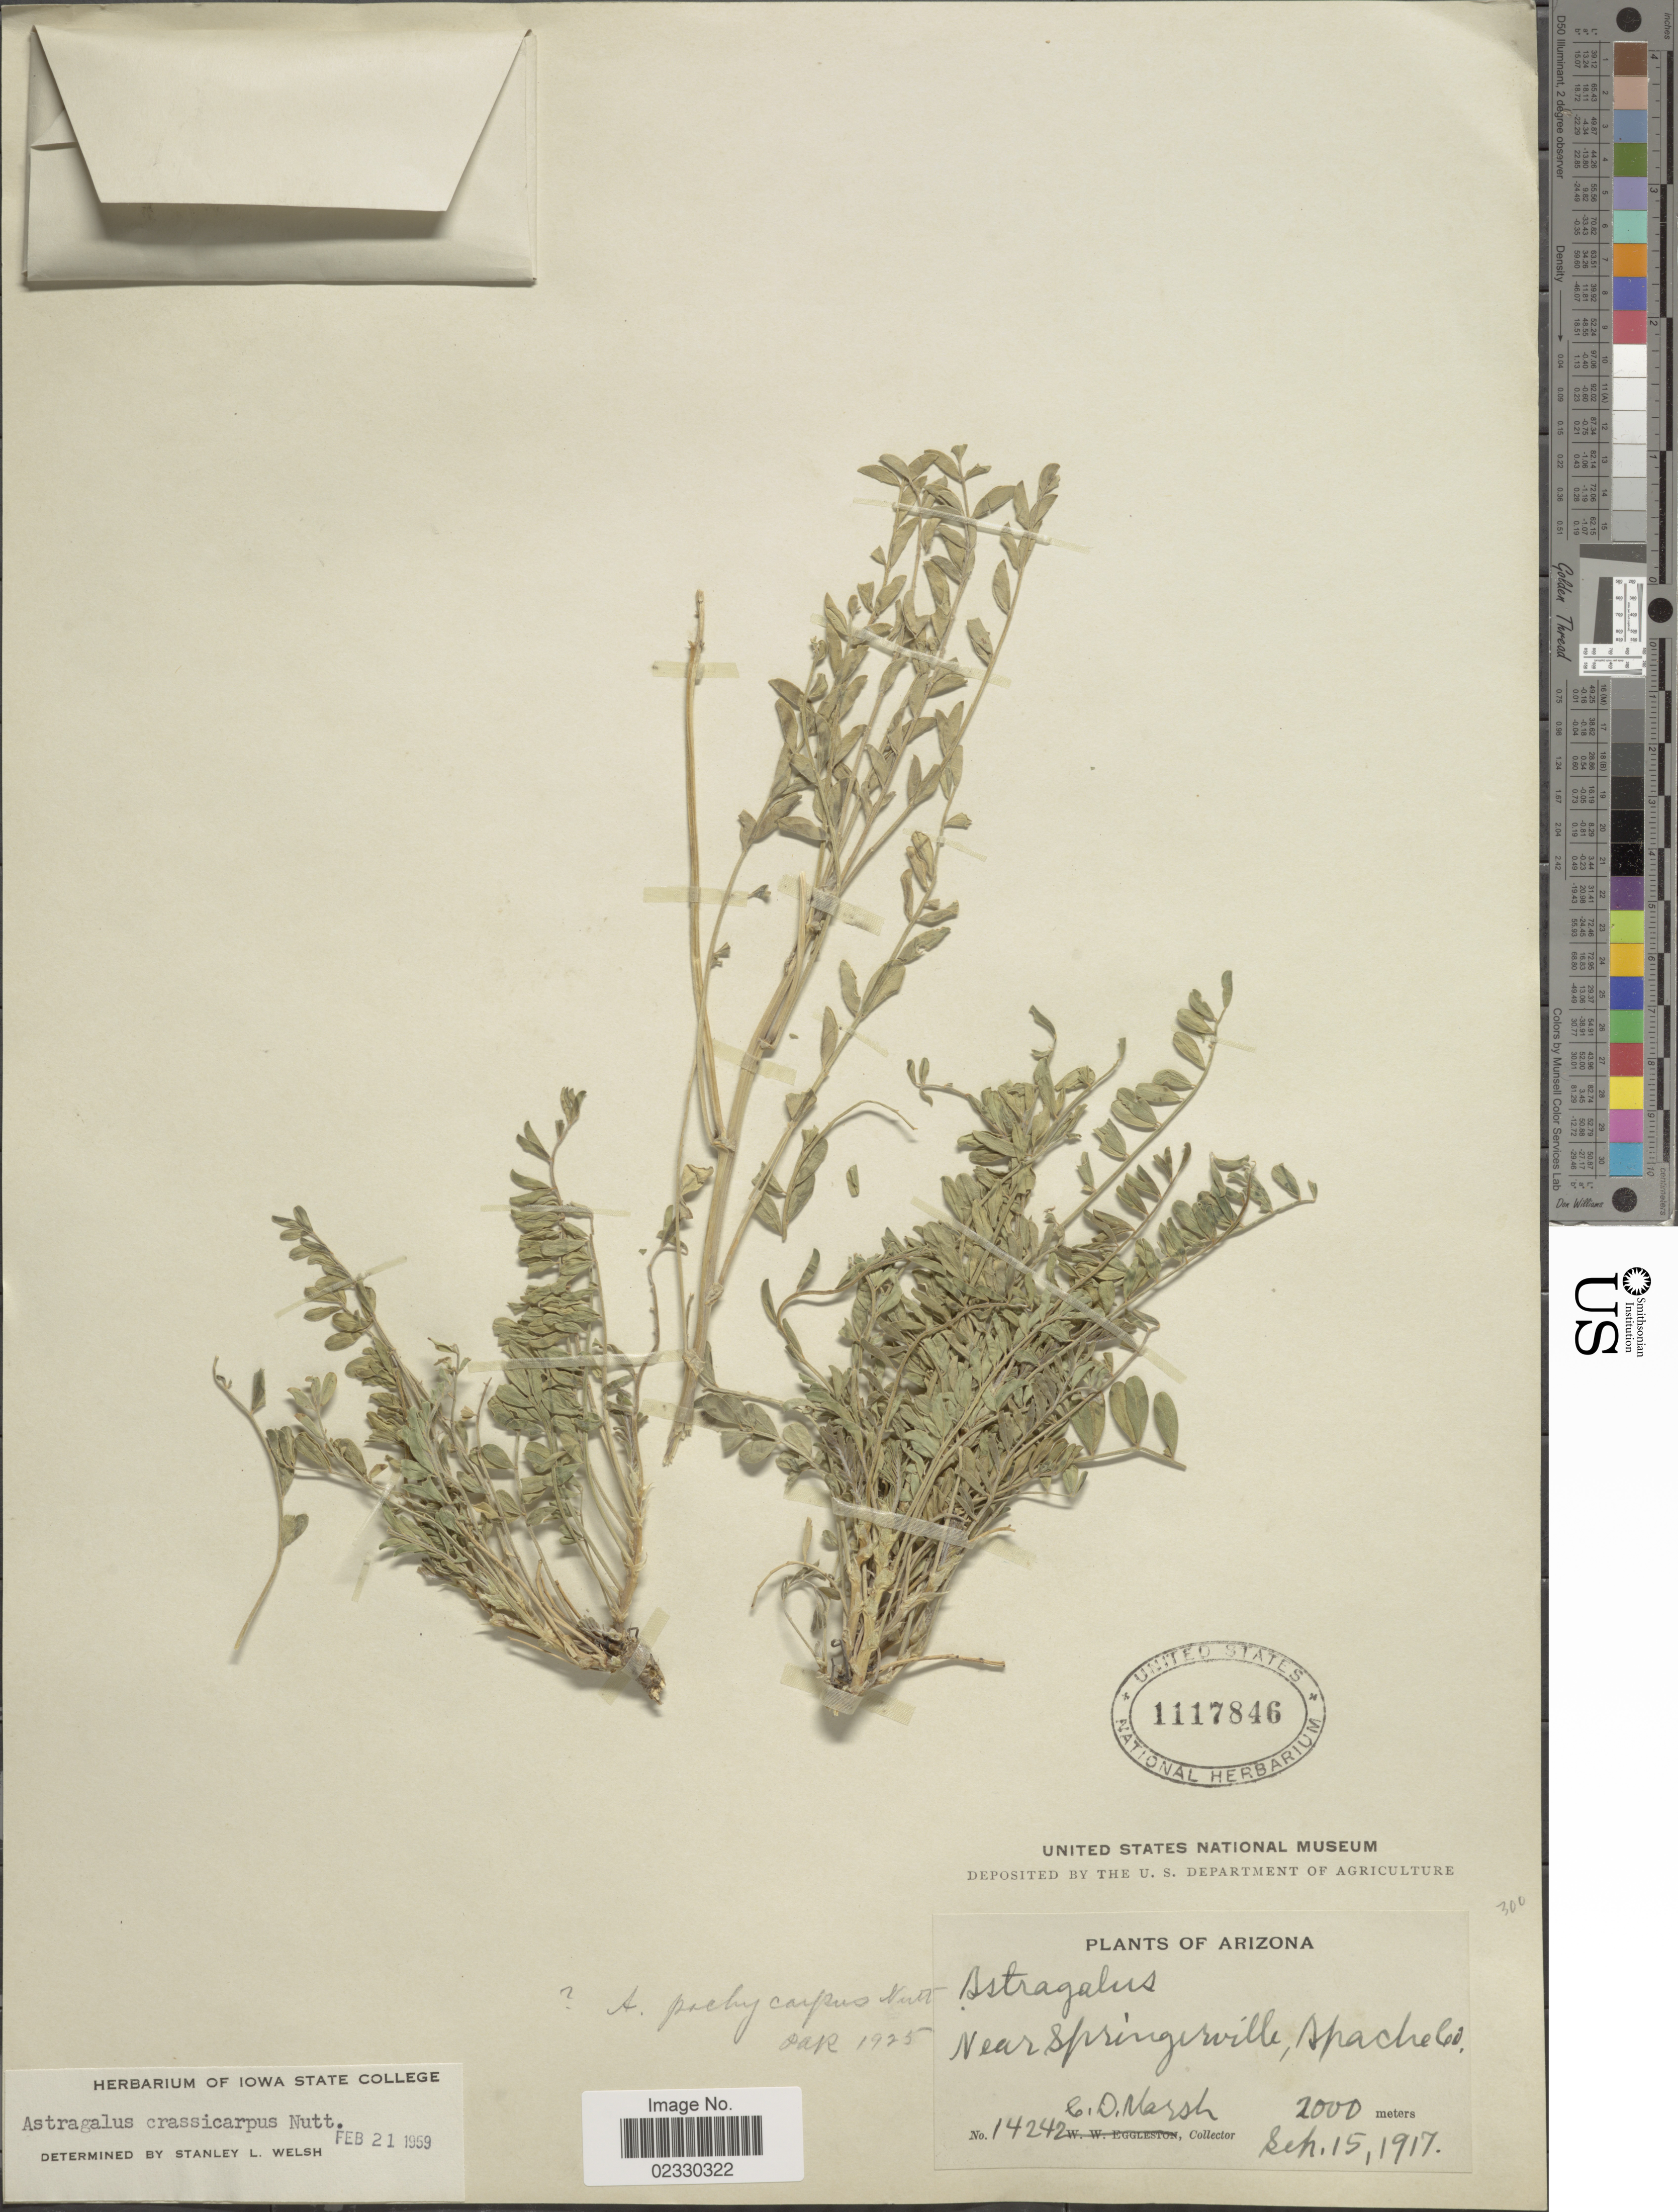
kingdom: Plantae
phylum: Tracheophyta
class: Magnoliopsida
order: Fabales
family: Fabaceae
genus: Astragalus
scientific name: Astragalus crassicarpus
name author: Nutt.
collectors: C. D. Marsh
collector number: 14242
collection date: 1917-09-15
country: United States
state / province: Arizona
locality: Near Springerville, Apache Co.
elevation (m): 2000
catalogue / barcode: US 1117846